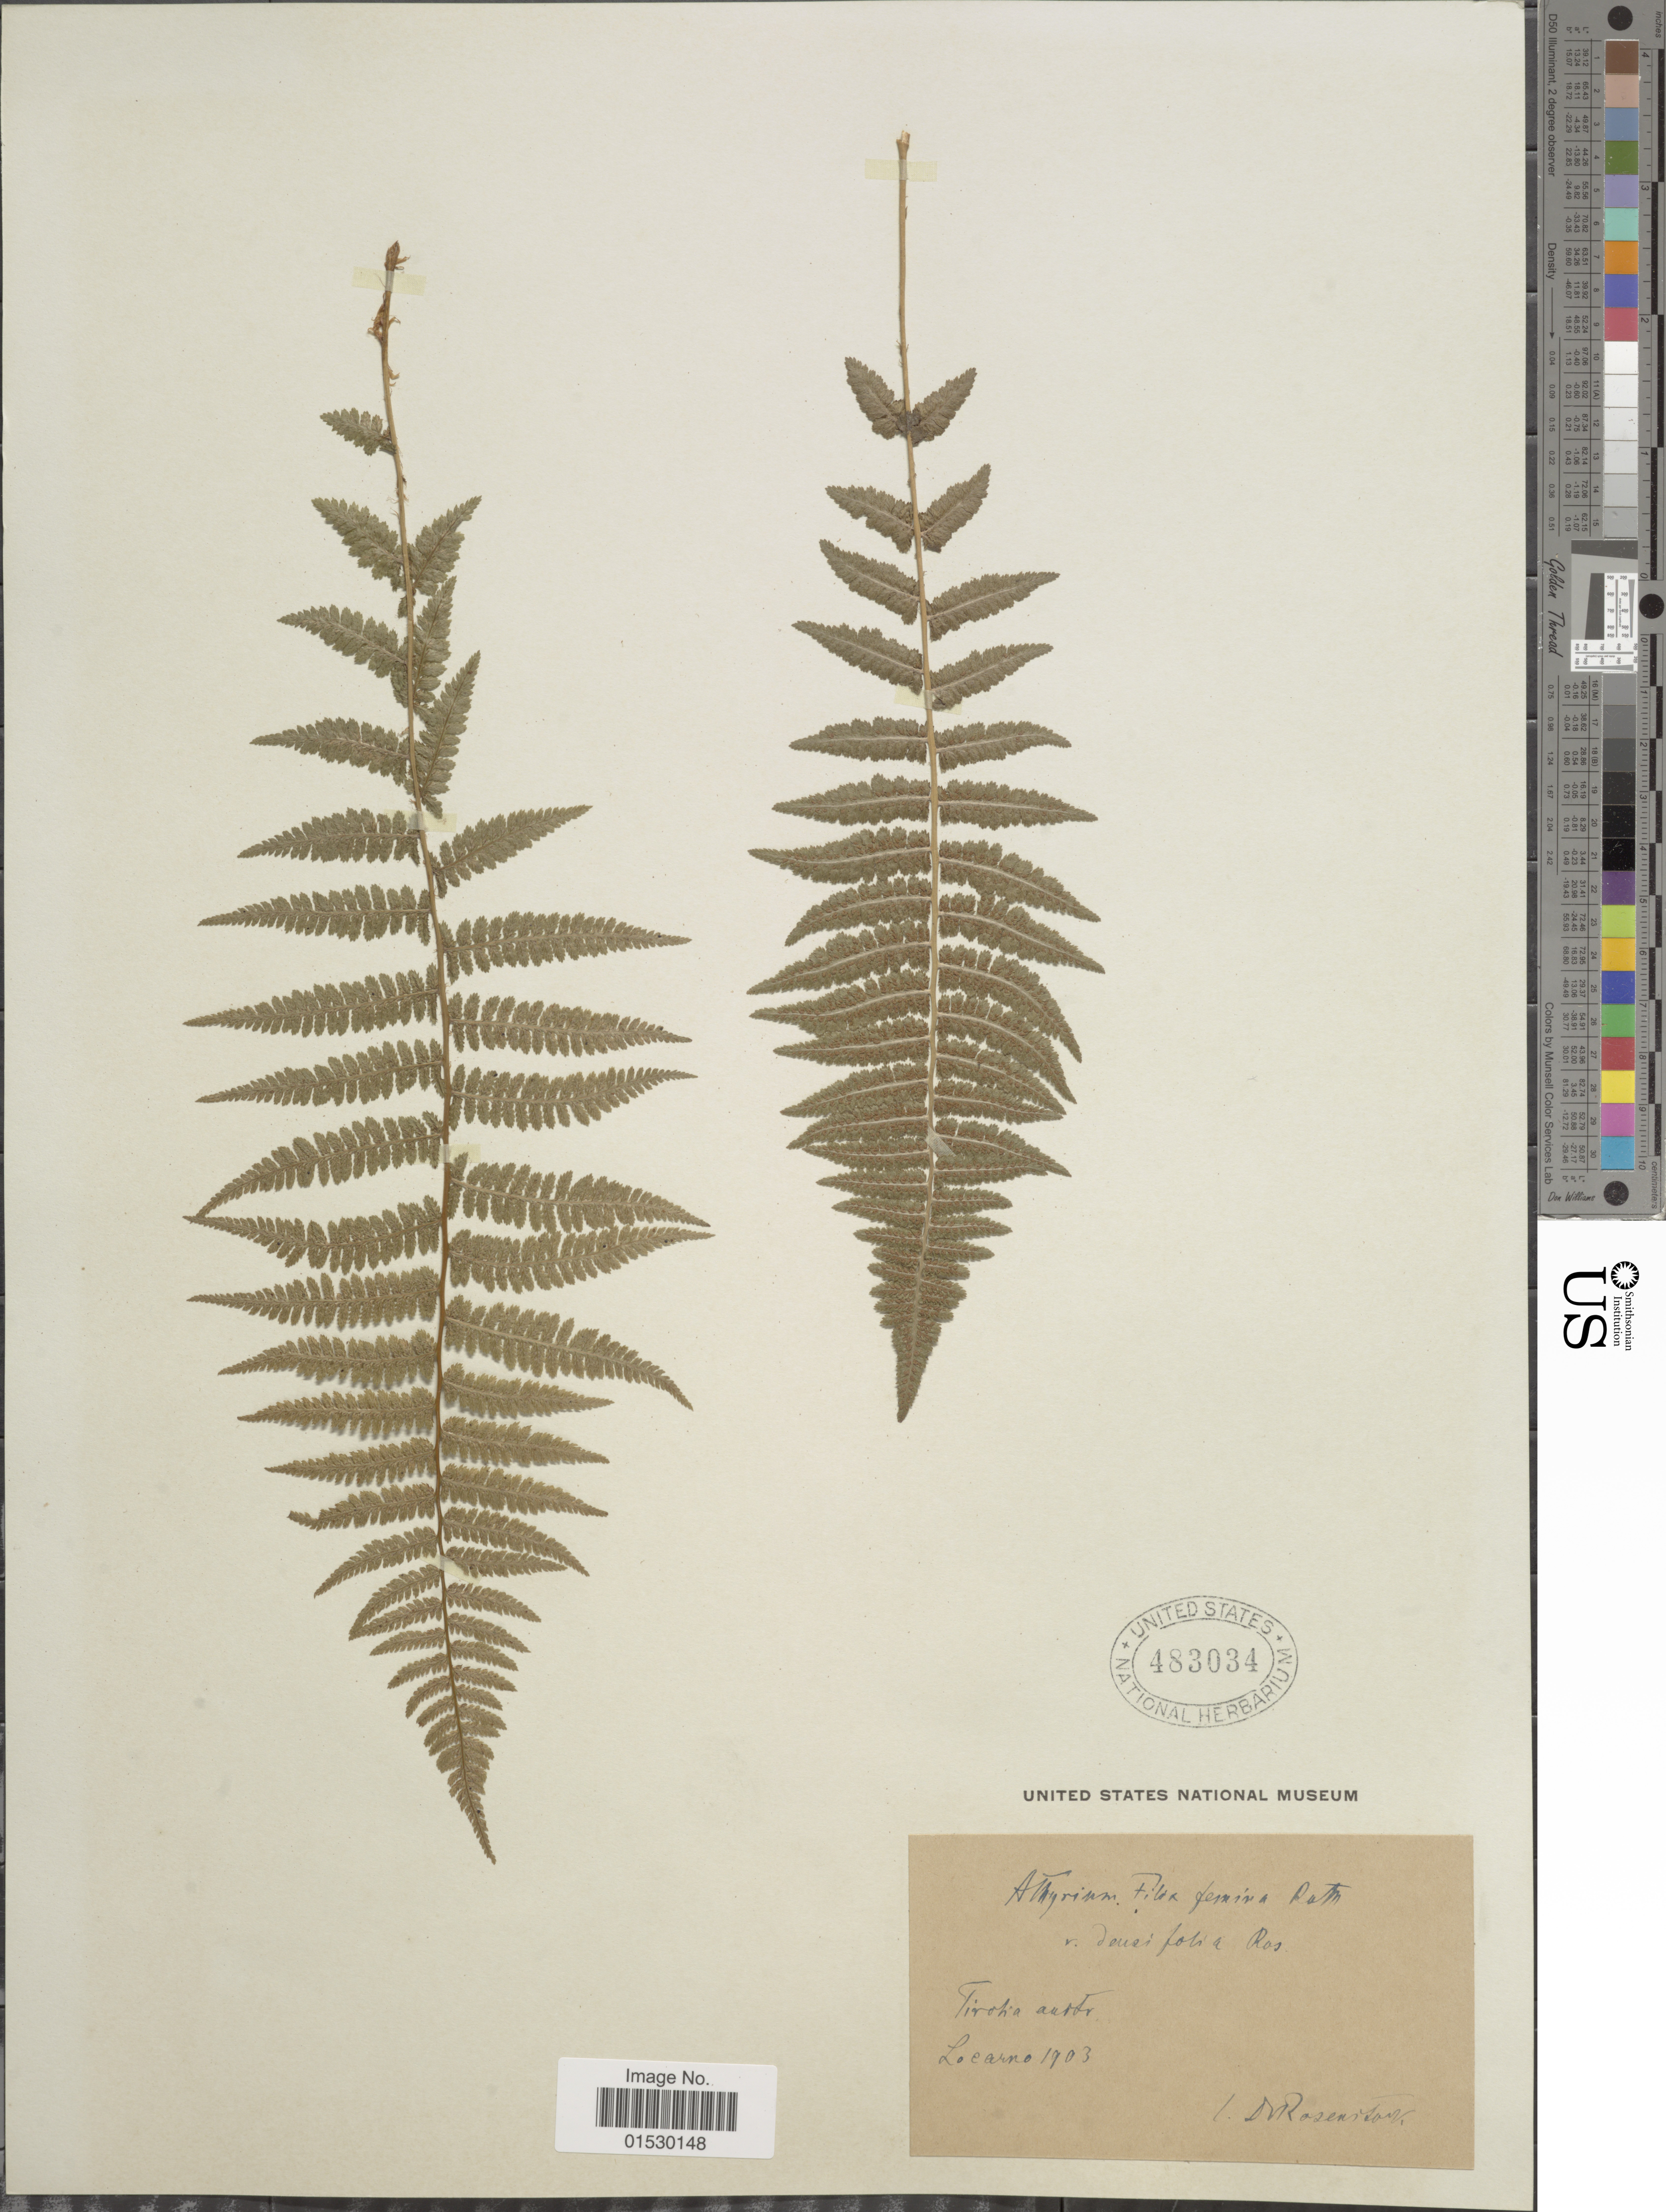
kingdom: Plantae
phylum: Tracheophyta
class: Polypodiopsida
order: Polypodiales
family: Athyriaceae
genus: Athyrium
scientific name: Athyrium filix-femina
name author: (L.) Roth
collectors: -- Rosenstock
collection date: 1903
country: Switzerland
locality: Tirolia Austr., Locarno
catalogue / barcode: US 483034